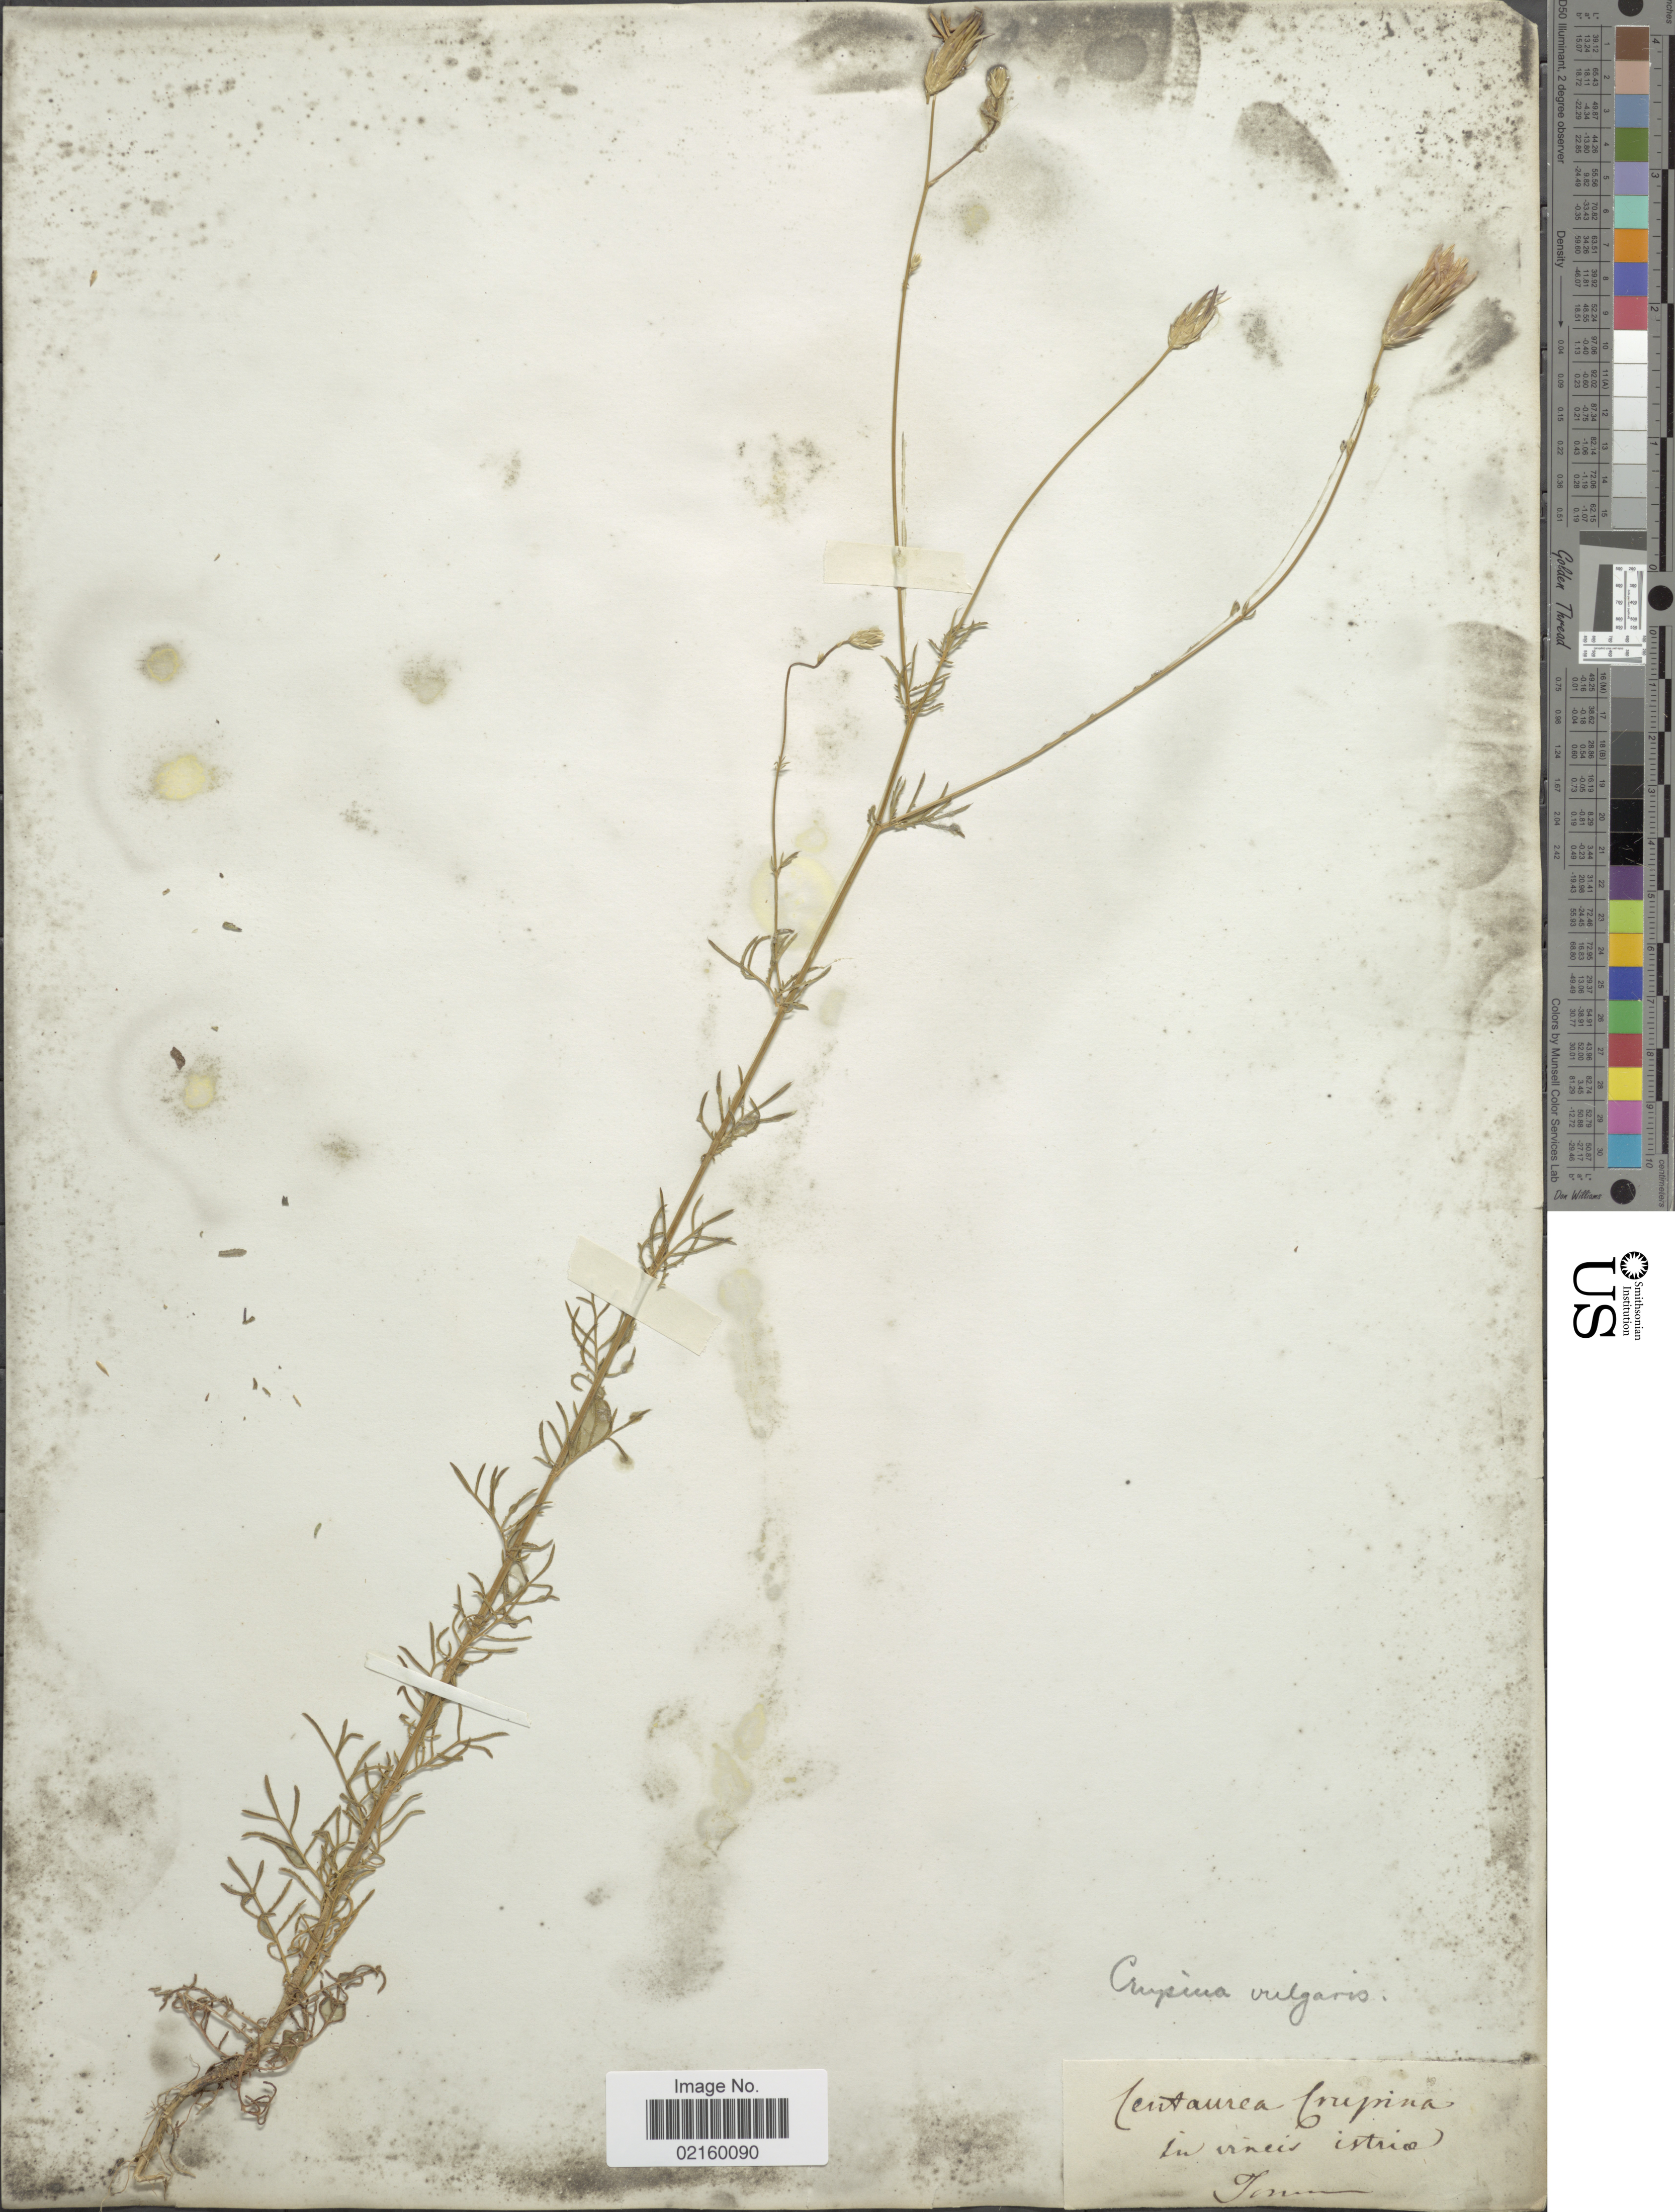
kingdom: Plantae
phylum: Tracheophyta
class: Magnoliopsida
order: Asterales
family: Asteraceae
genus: Crupina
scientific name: Crupina vulgaris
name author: Pers. ex Cass.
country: Croatia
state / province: Istria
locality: In vineis Istria